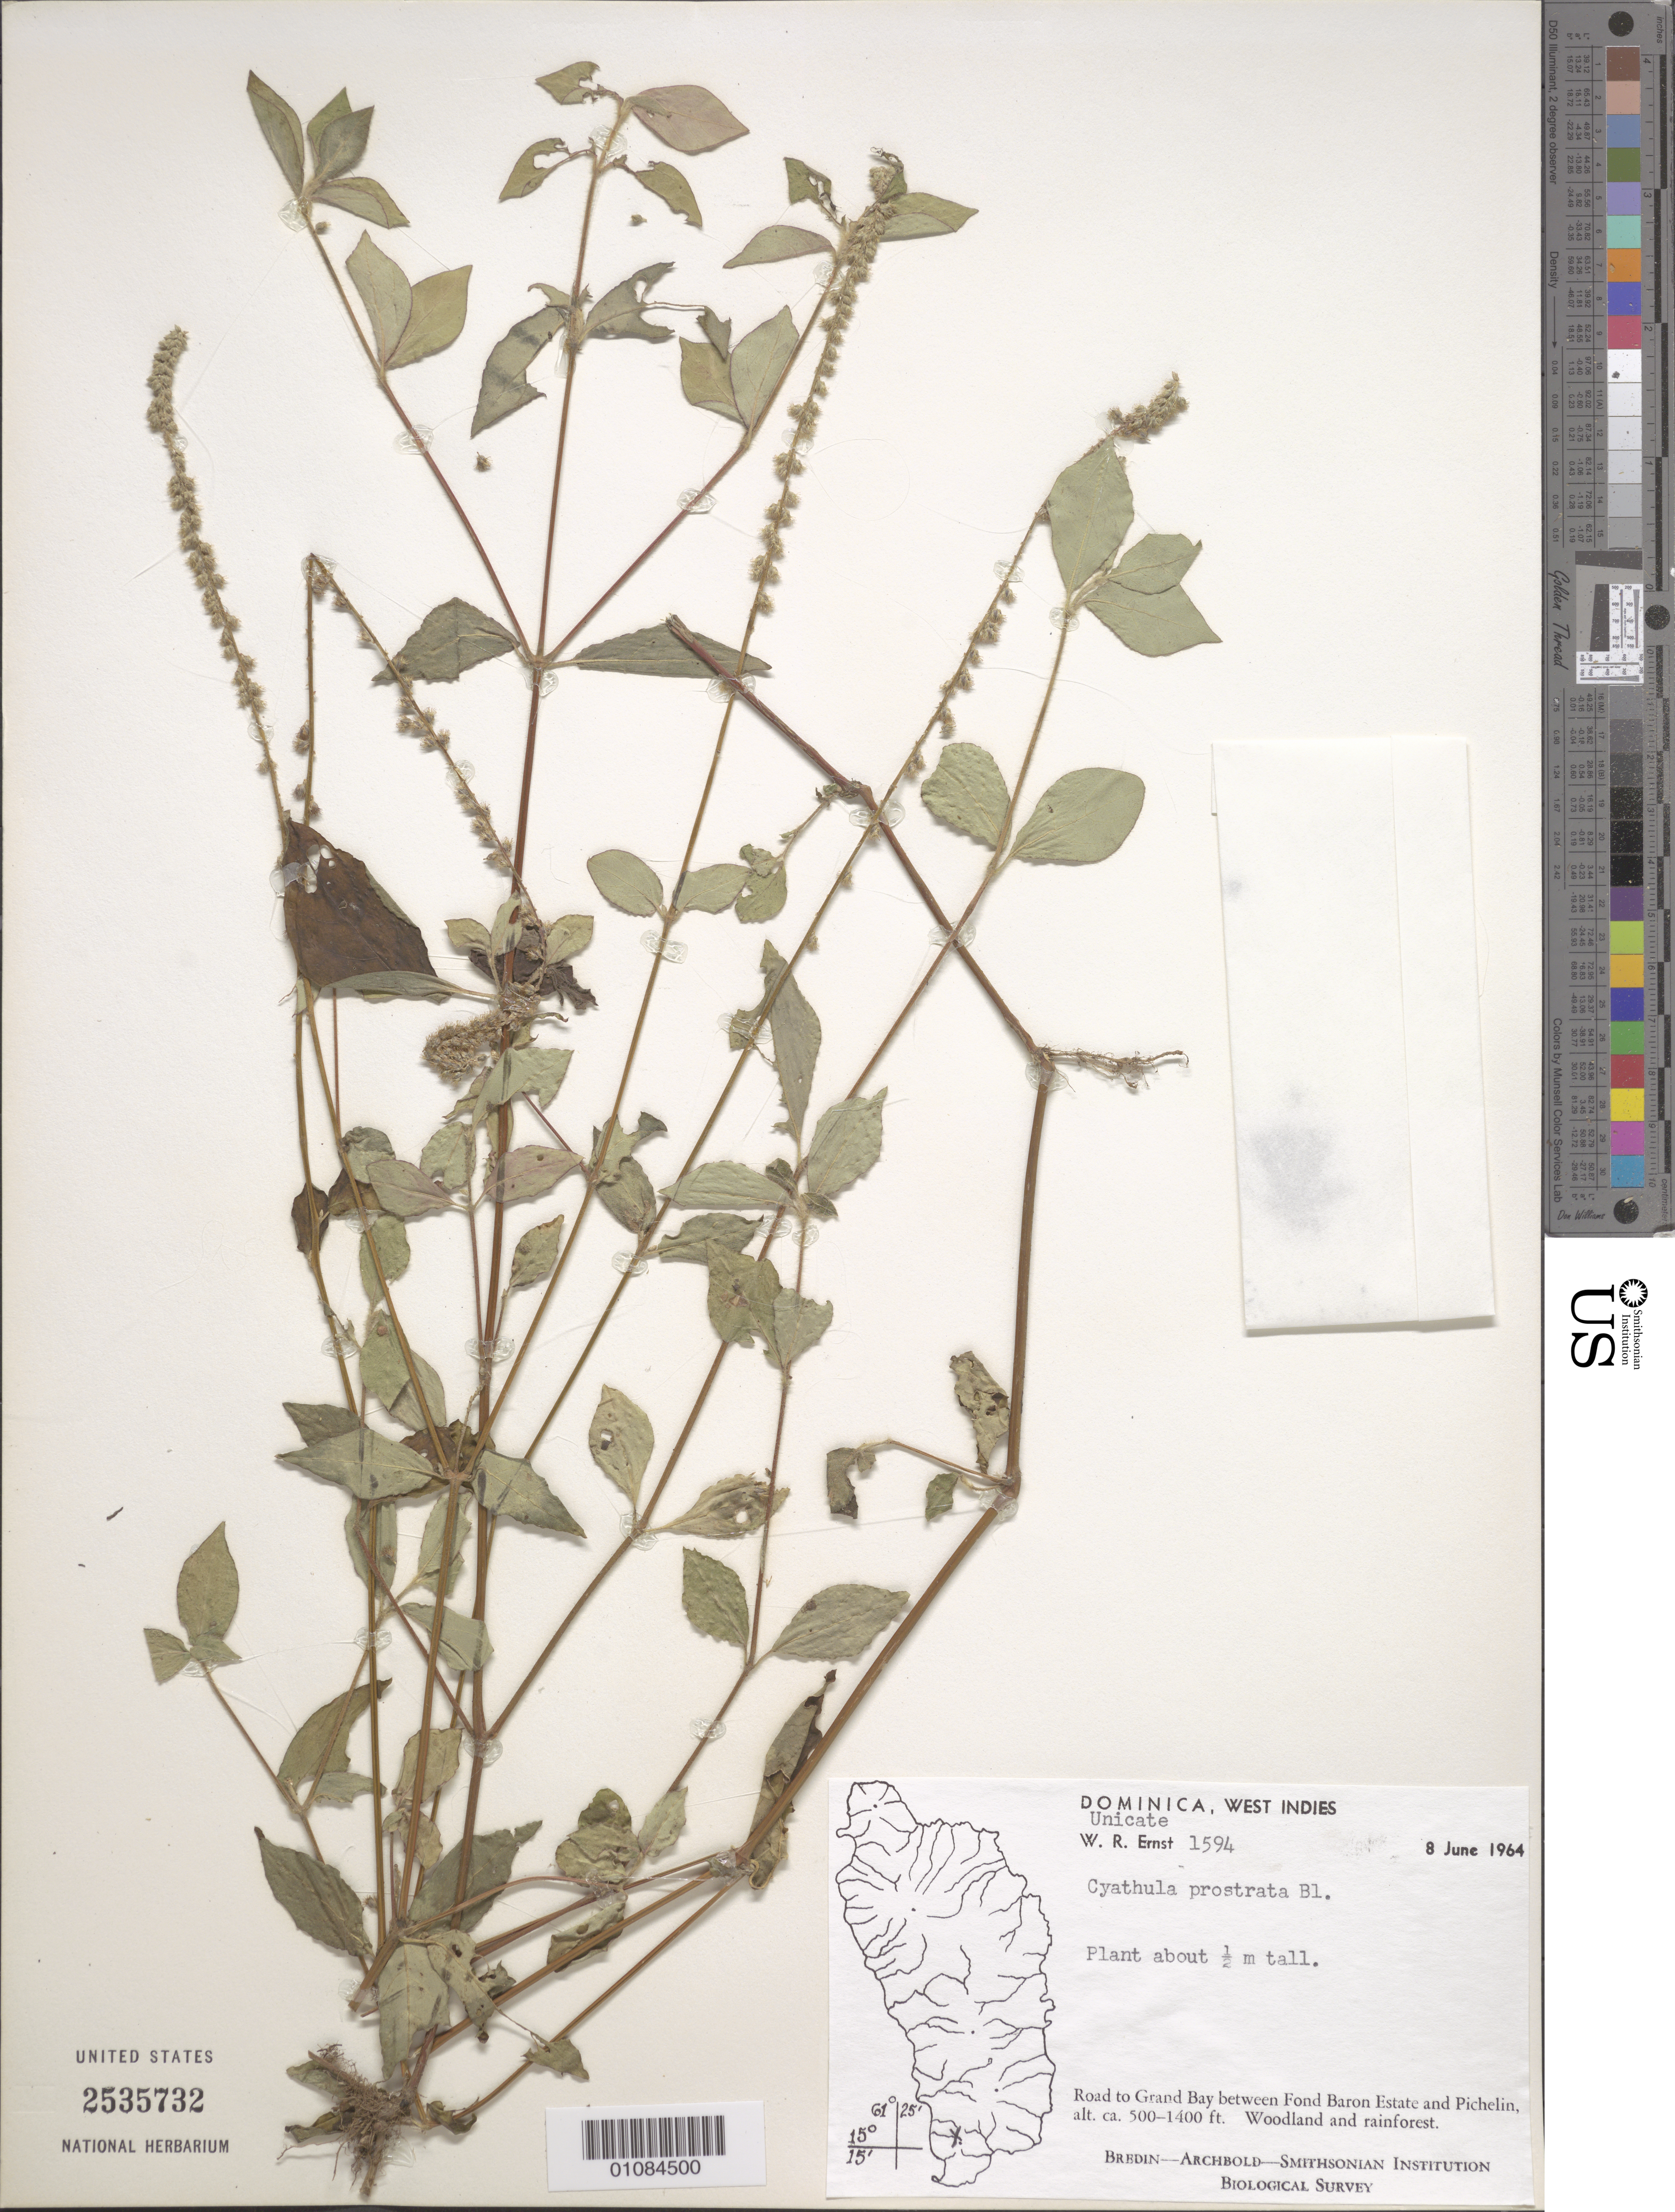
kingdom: Plantae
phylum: Tracheophyta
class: Magnoliopsida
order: Caryophyllales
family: Amaranthaceae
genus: Cyathula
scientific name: Cyathula prostrata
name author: (L.) Blume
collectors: W. R. Ernst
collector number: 1594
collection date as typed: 08 Jun 1964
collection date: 1964-06-08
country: Dominica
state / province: St. Luke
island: Dominica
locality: Road to Grand Bay between Fond Baron Estate and Pichelin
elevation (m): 152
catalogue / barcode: US 2535732